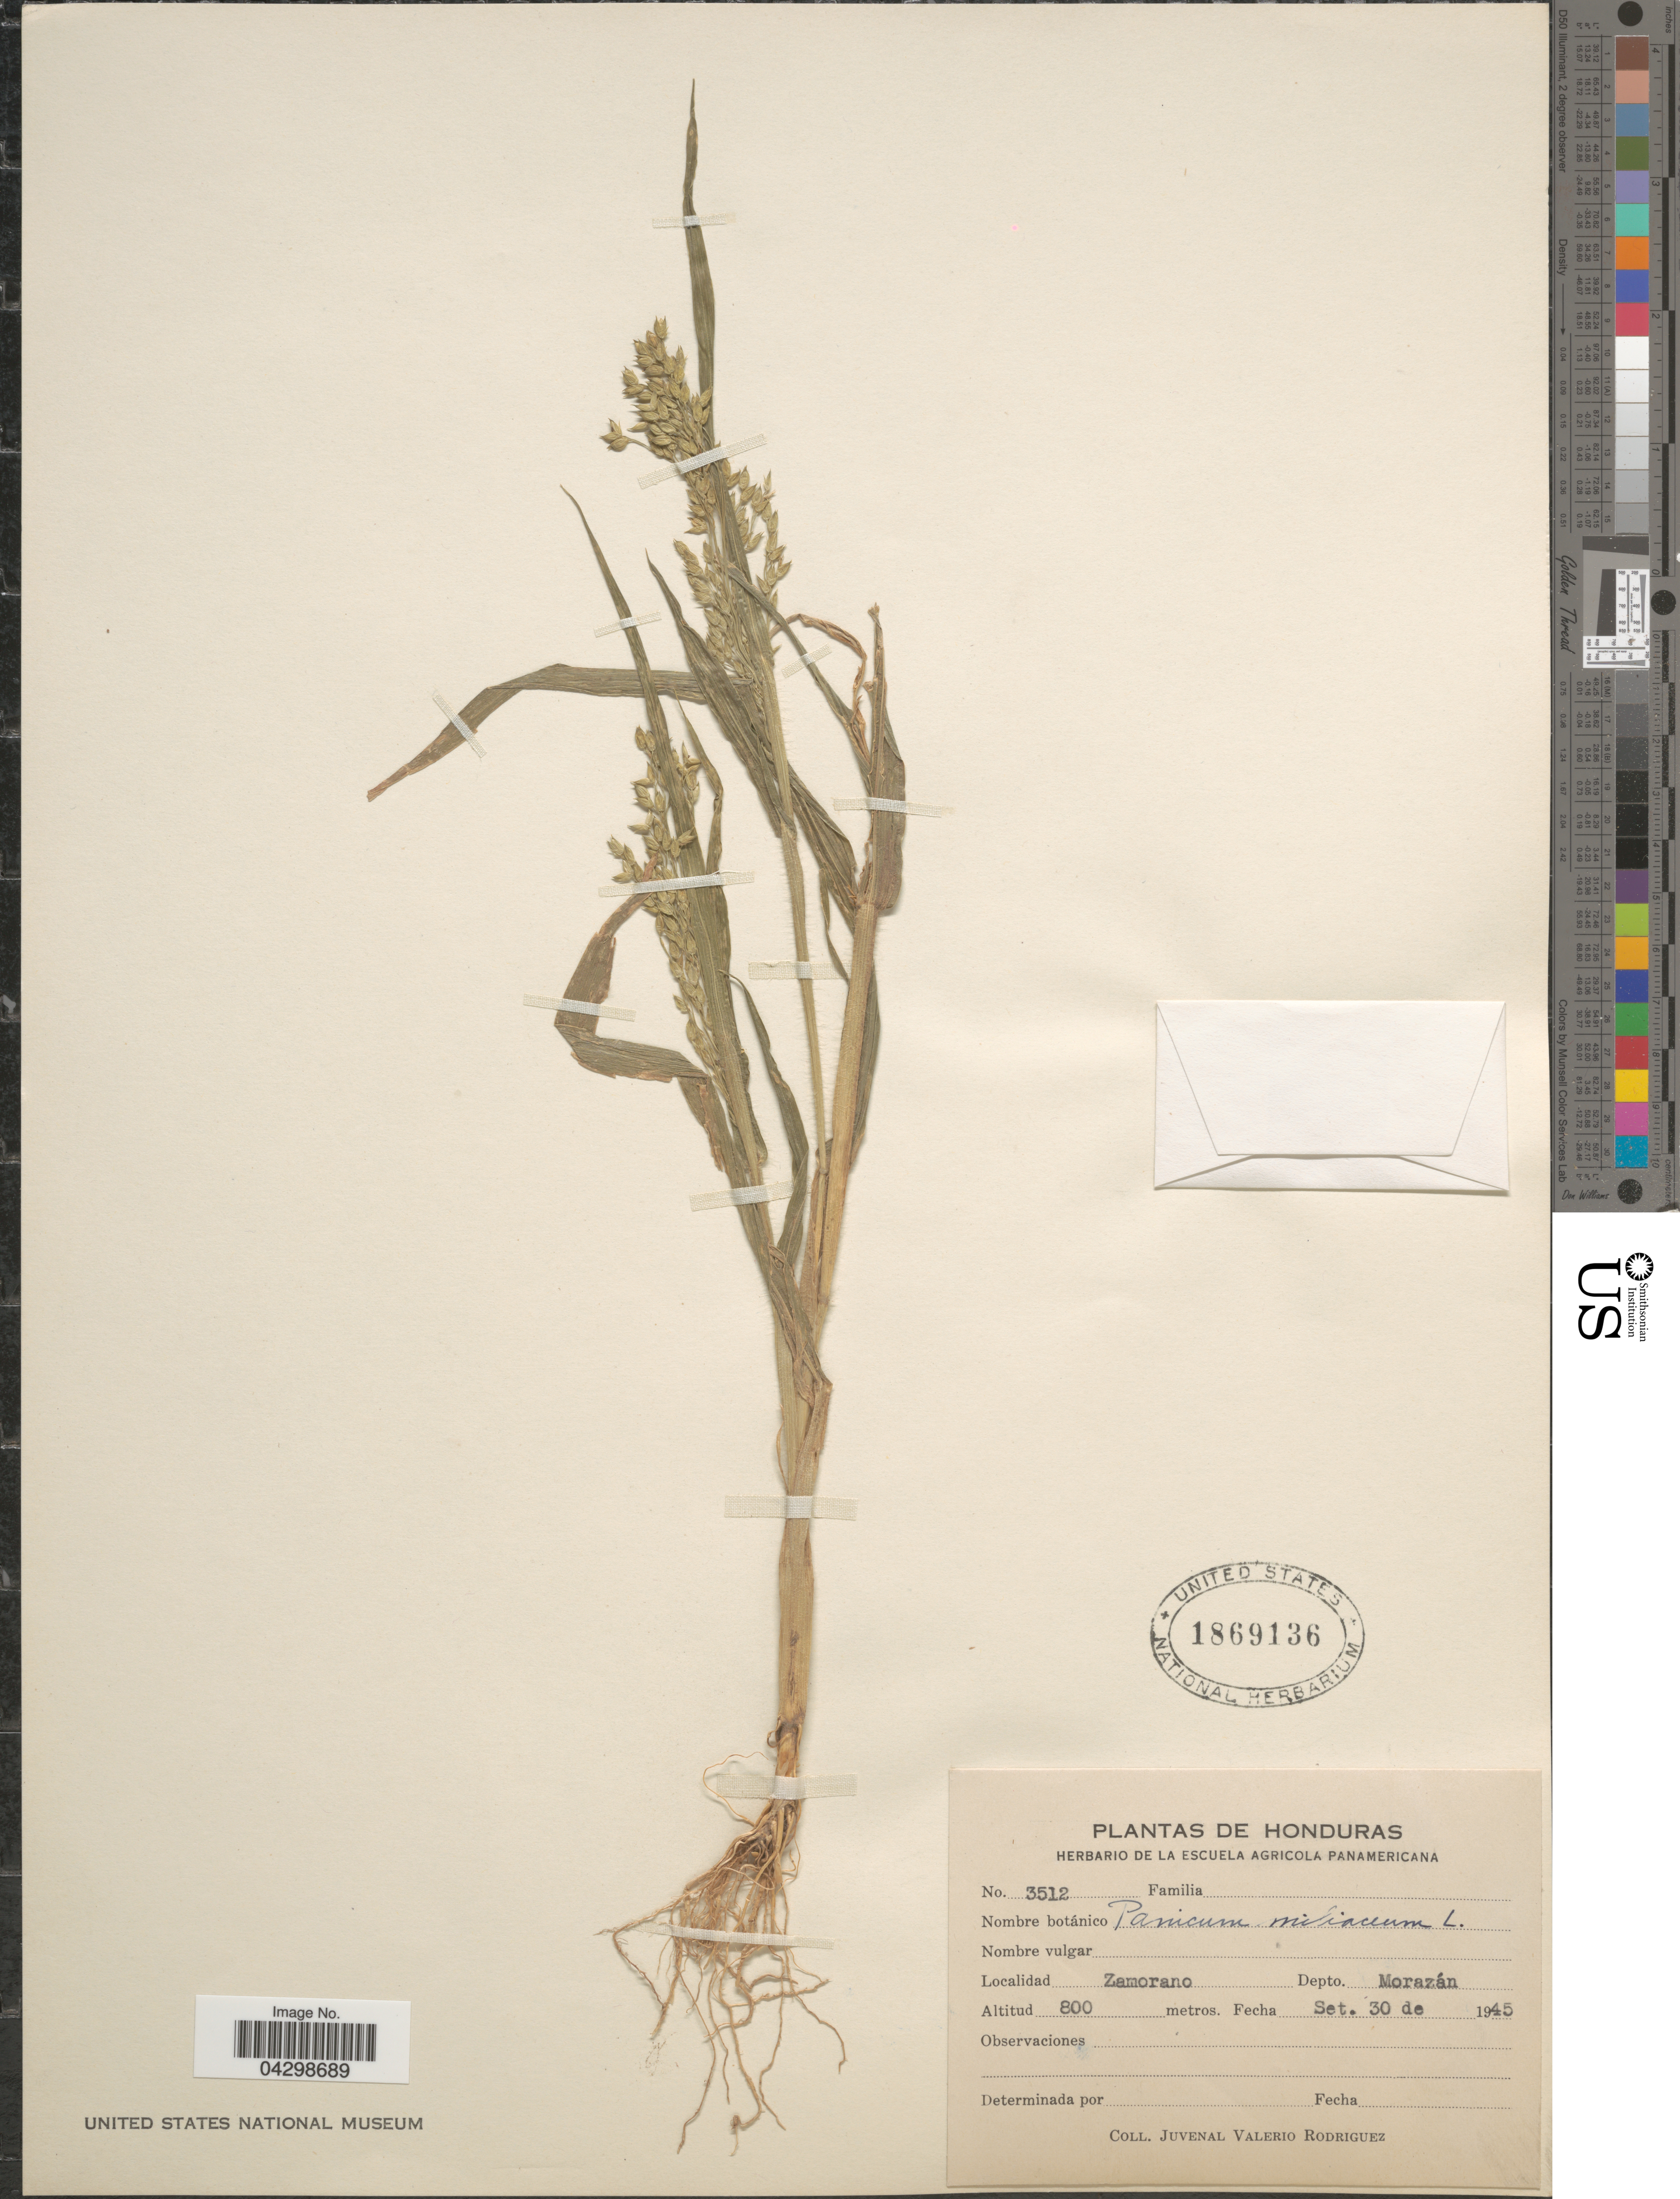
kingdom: Plantae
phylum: Tracheophyta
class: Liliopsida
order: Poales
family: Poaceae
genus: Panicum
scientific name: Panicum miliaceum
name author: L.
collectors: J. Valerio R.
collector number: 3512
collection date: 1945-09-30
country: Honduras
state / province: Fco. Morazán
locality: Zamorano. Depto. Morazán.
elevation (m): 800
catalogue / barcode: US 1869136